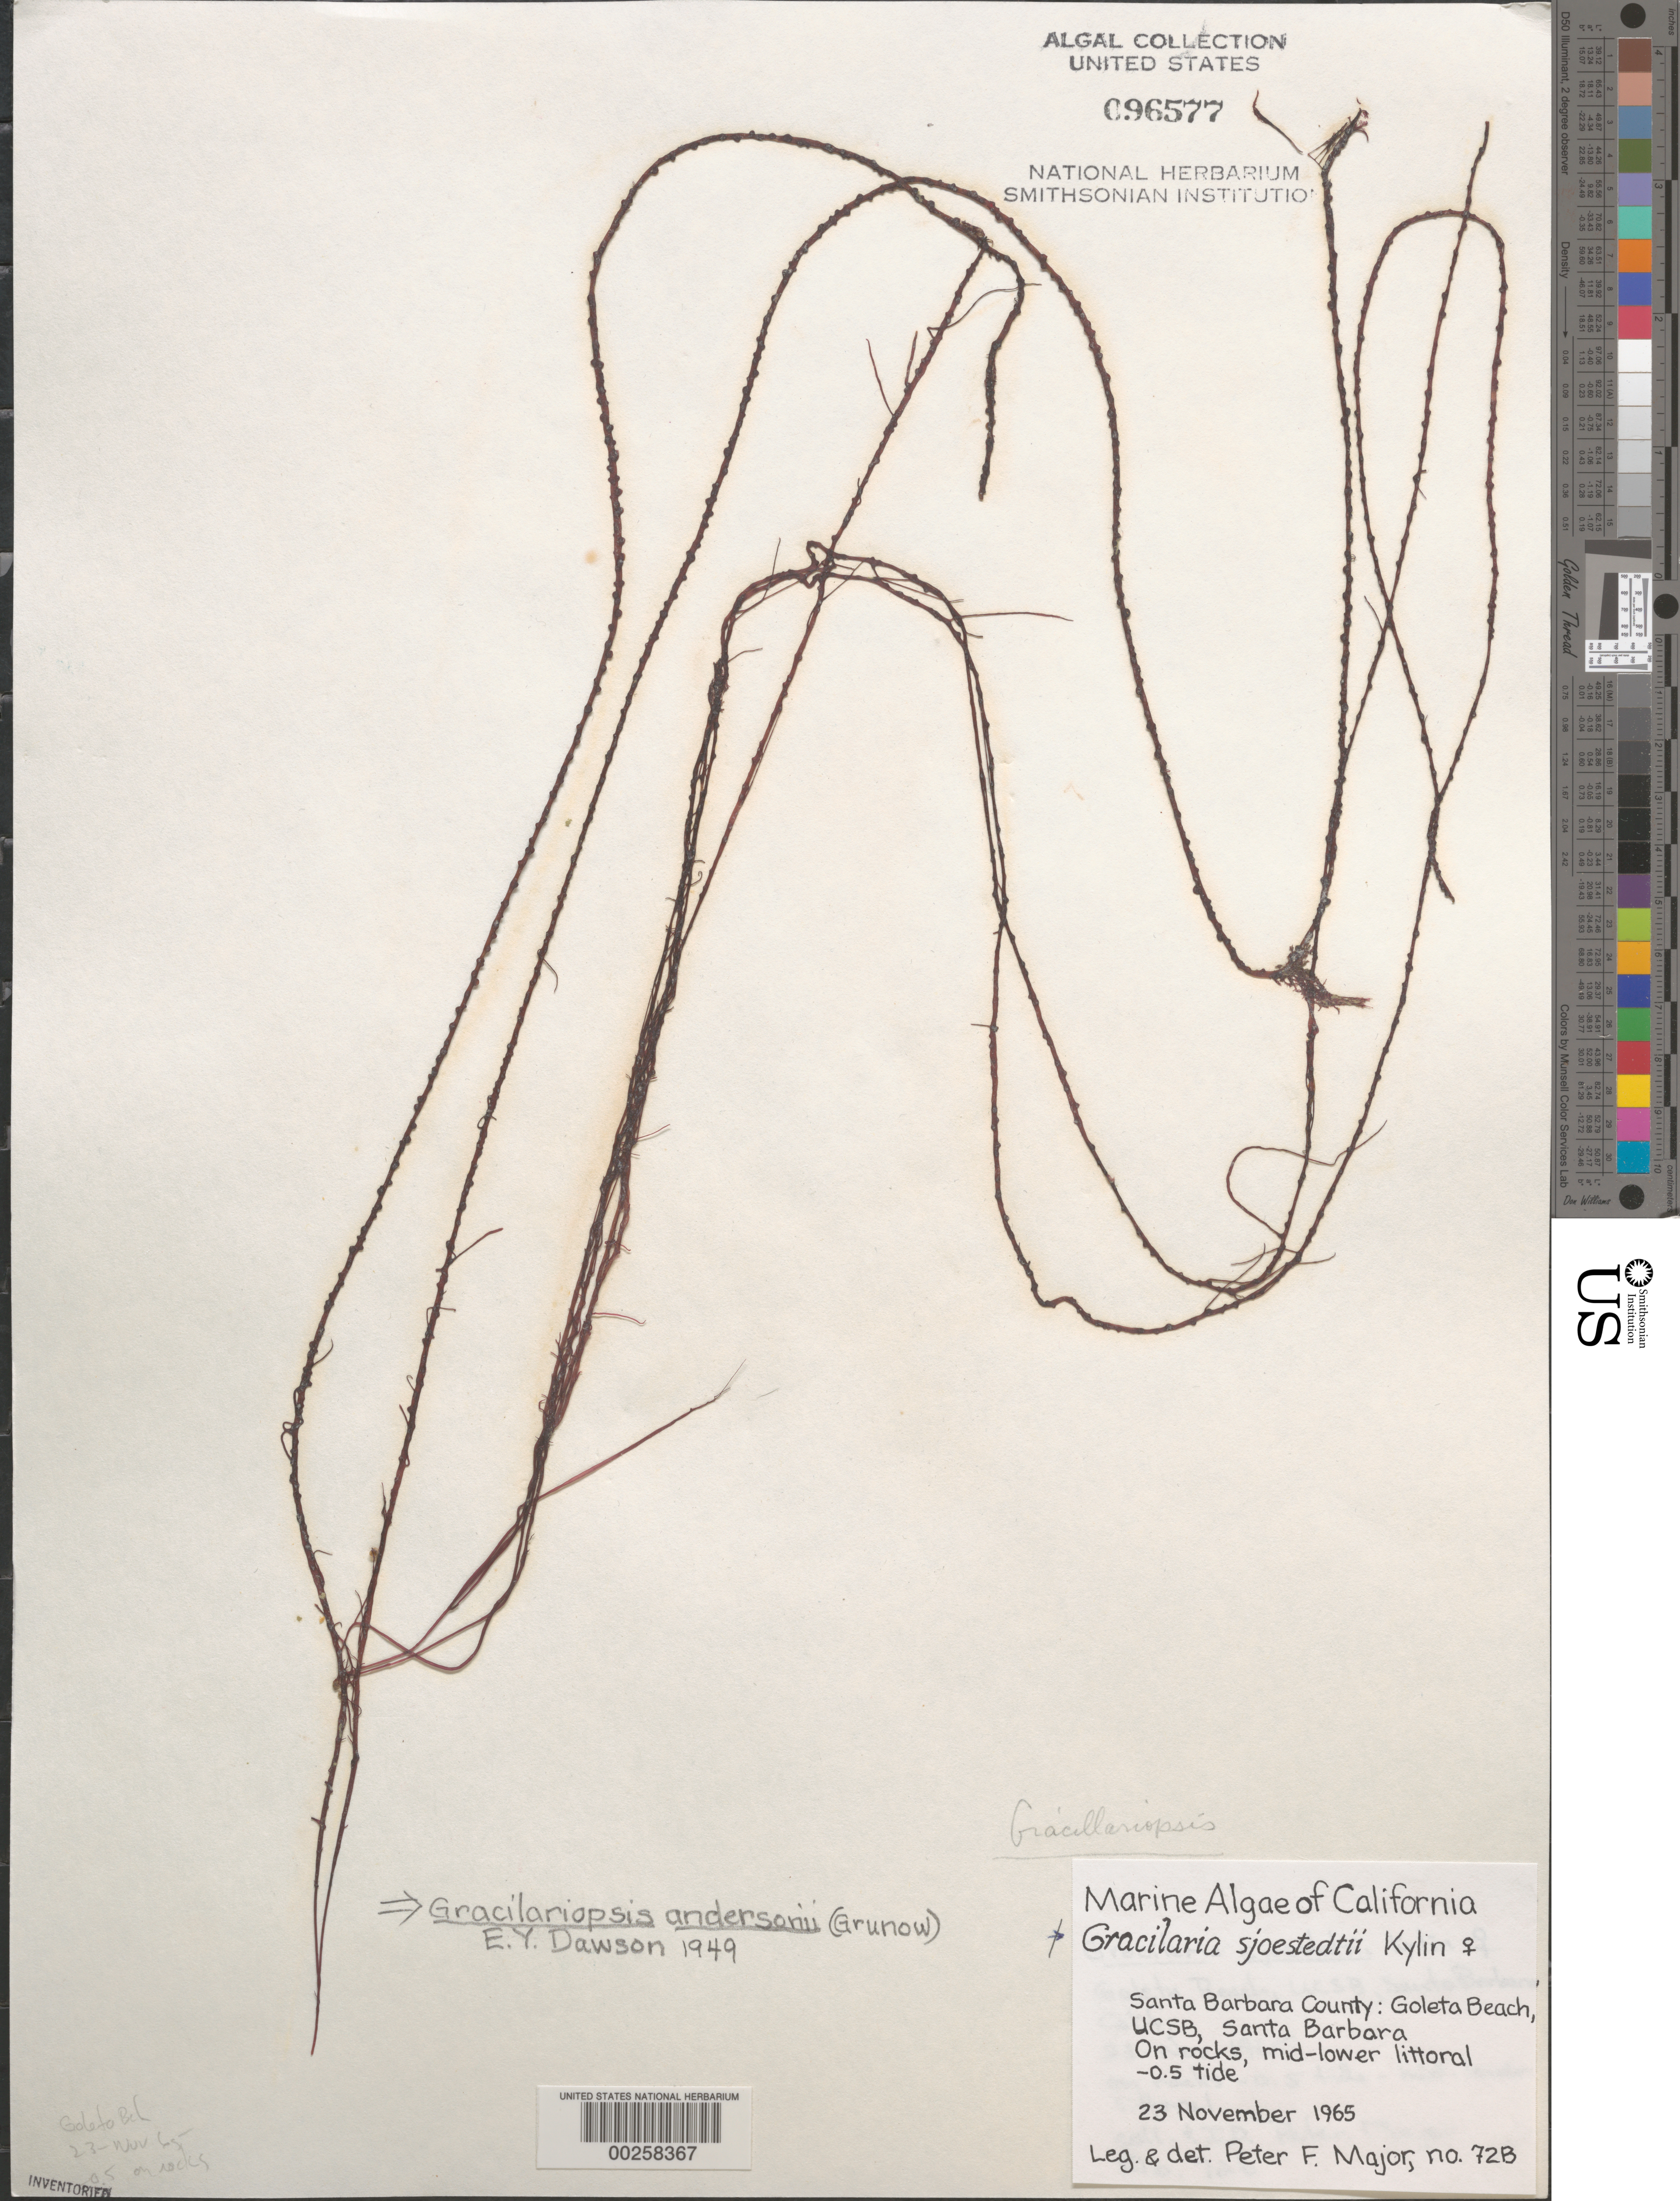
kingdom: Plantae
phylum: Rhodophyta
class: Florideophyceae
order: Gracilariales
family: Gracilariaceae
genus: Gracilariopsis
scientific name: Gracilariopsis andersonii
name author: (Grunow) E.Y. Dawson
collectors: P. Major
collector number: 72b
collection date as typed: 23 Nov 1965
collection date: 1965-11-23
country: United States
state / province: California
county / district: Santa Barbara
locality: Goleta Beach, University of California Santa Barbara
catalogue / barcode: US 96577